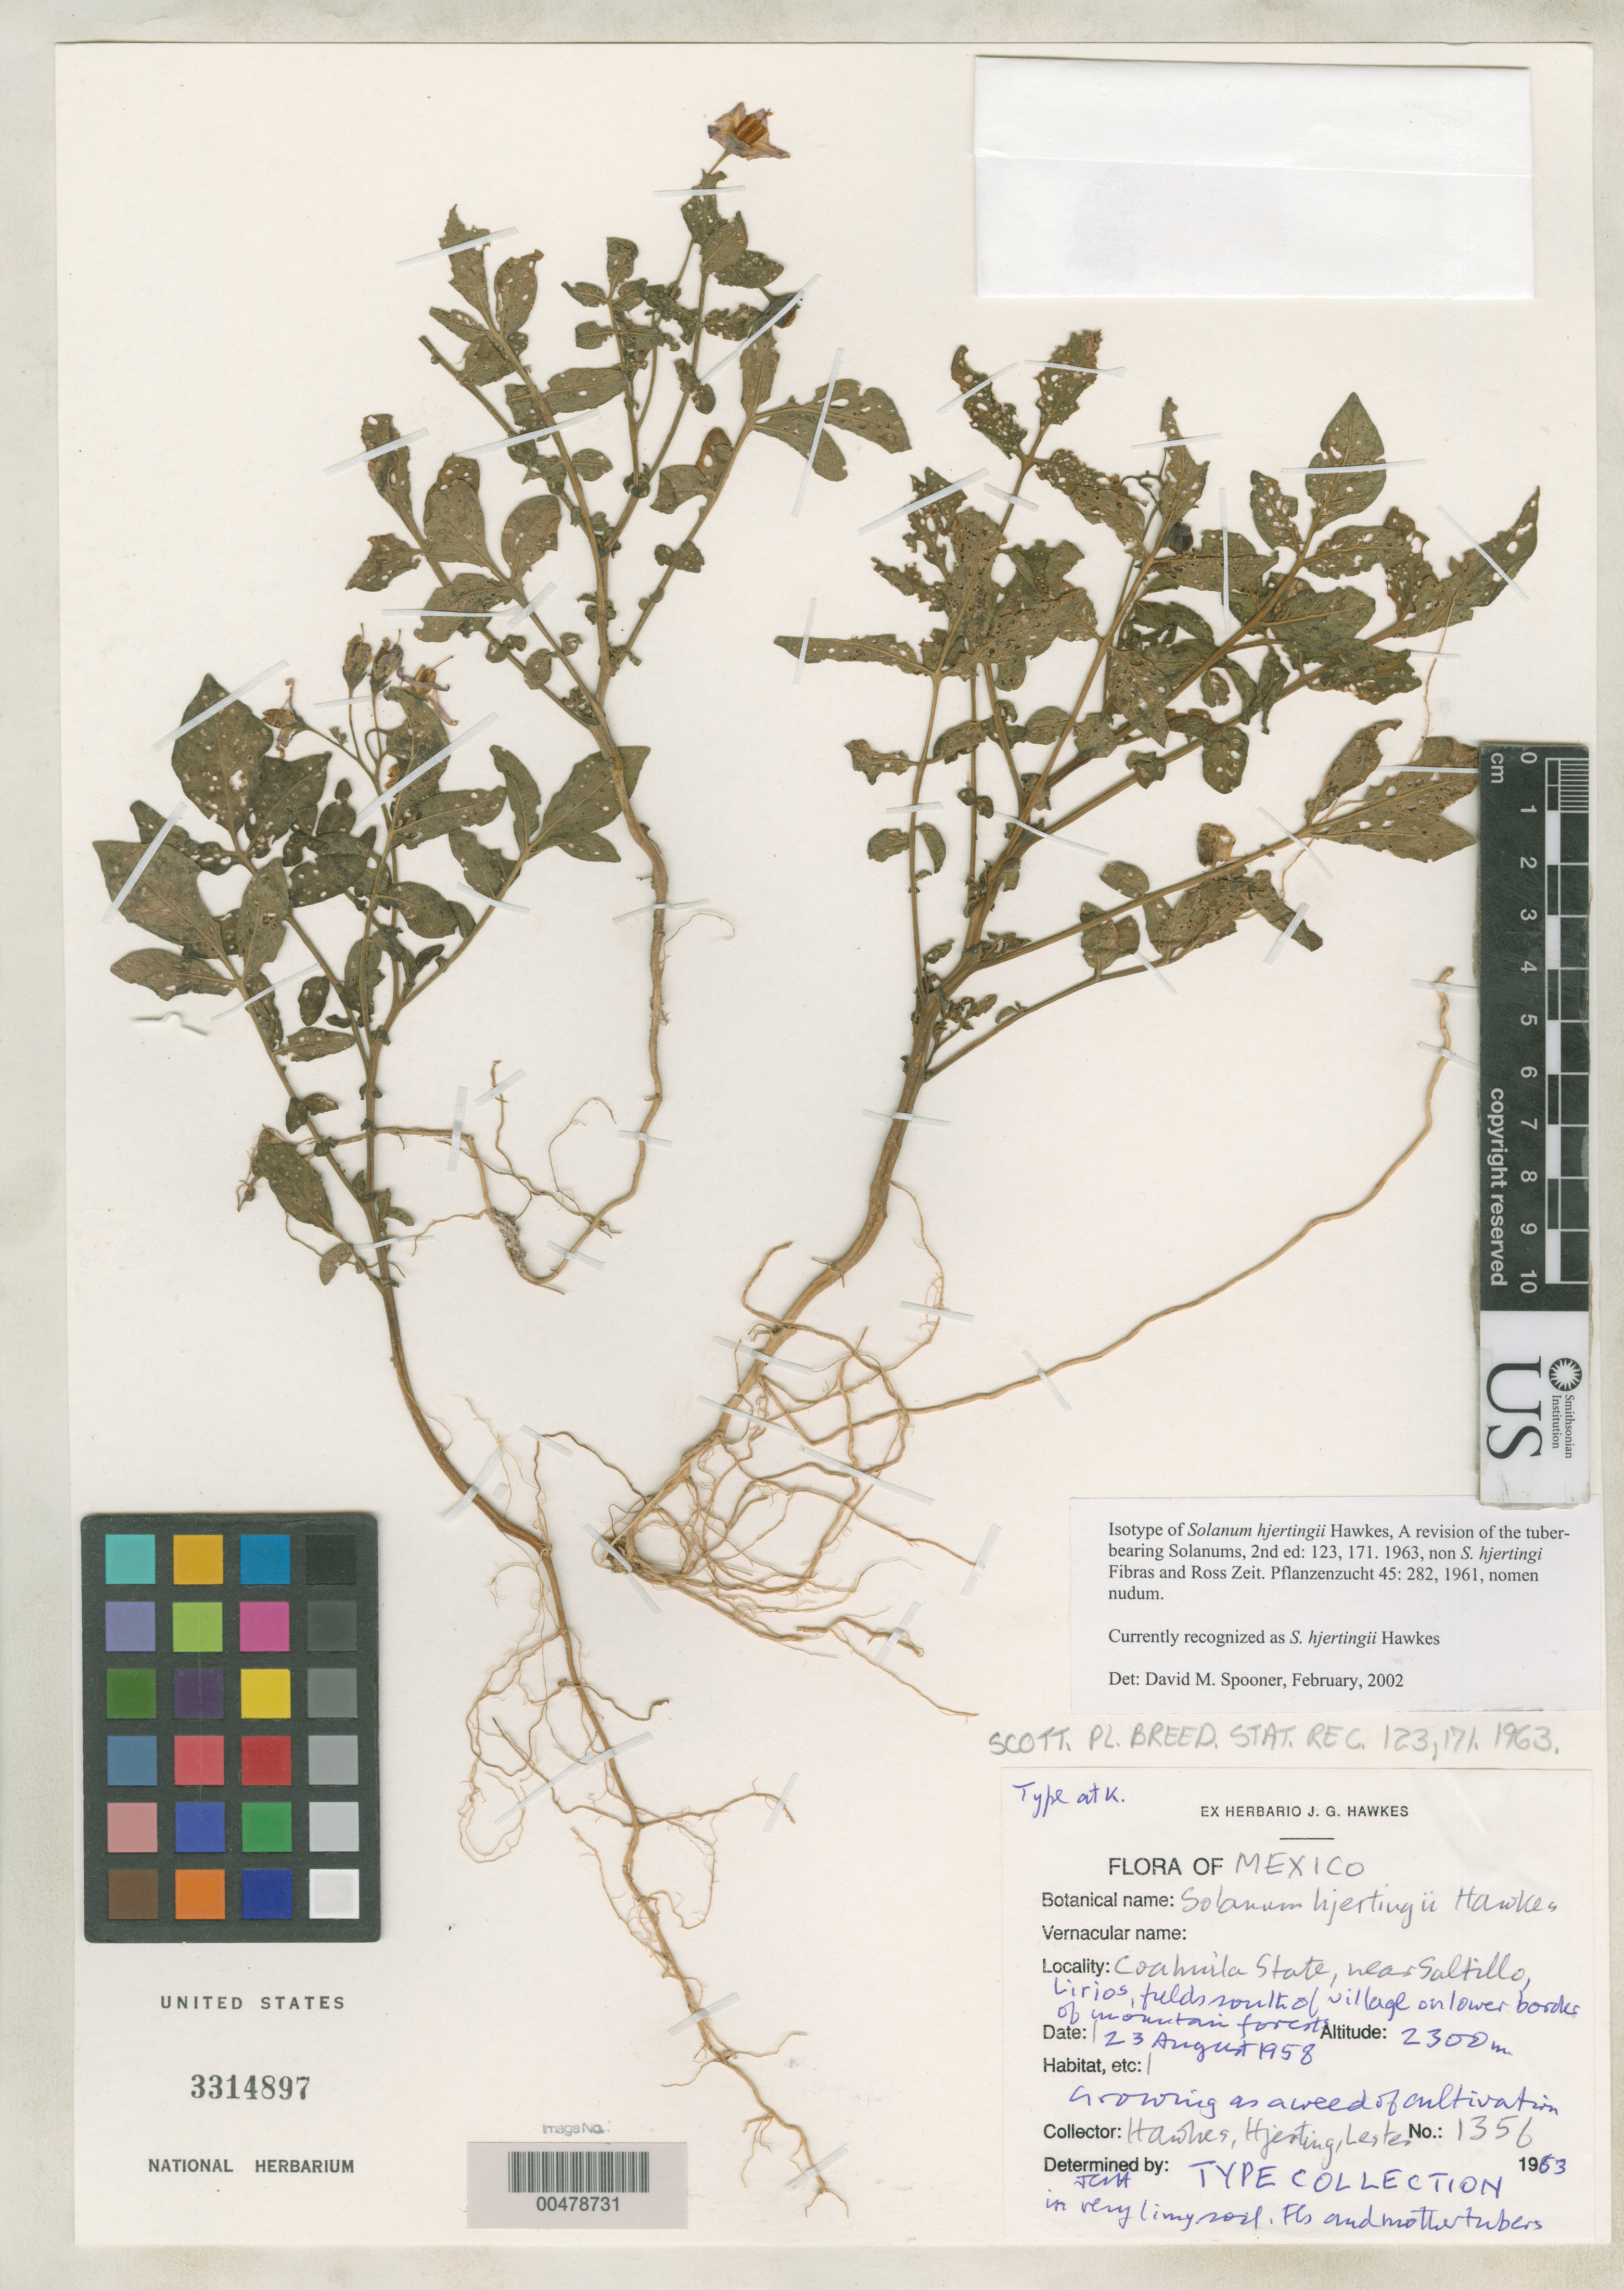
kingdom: Plantae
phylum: Tracheophyta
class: Magnoliopsida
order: Solanales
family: Solanaceae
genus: Solanum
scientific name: Solanum hjertingii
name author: Hawkes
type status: Isotype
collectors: J. Hawkes, J. P. Hjerting & -. Lestes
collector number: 1356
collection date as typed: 23 Aug 1958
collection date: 1958-08-23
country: Mexico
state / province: Coahuila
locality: Near Saltillo, Lirios, fields S of village on lower border of mountain forest.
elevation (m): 2300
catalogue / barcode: US 3314897